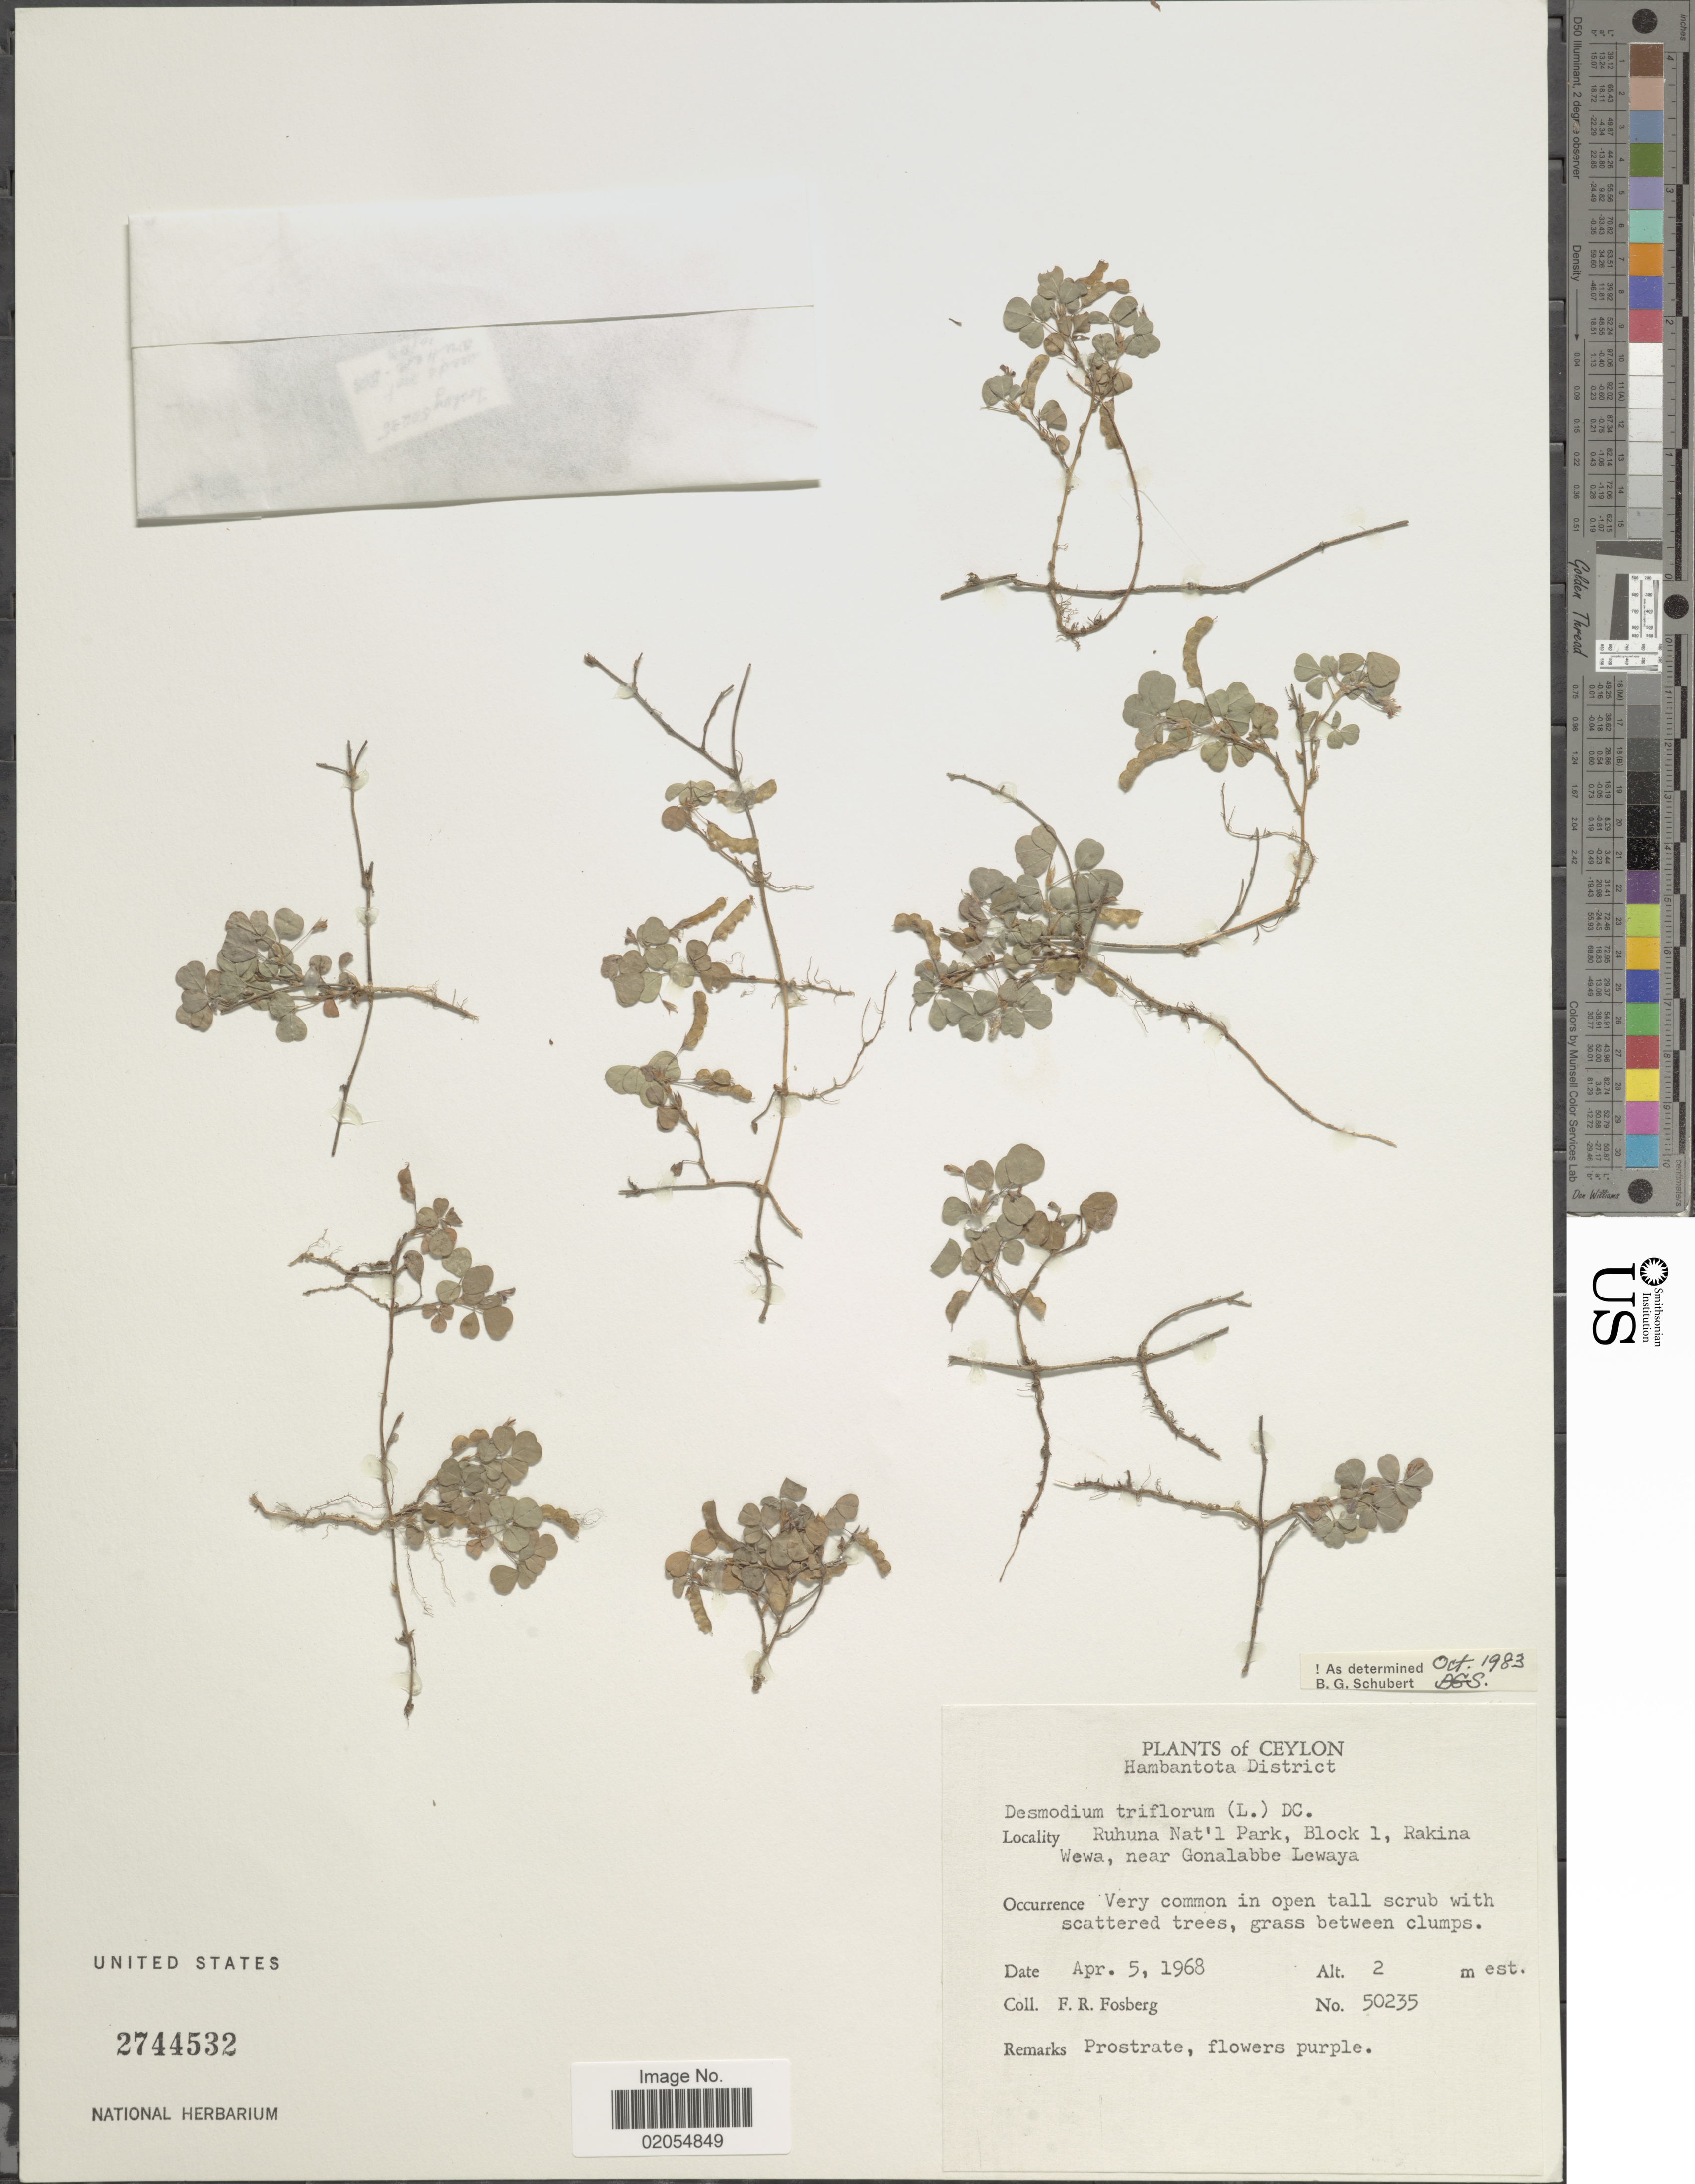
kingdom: Plantae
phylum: Tracheophyta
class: Magnoliopsida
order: Fabales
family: Fabaceae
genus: Grona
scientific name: Grona triflora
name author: (L.) H. Ohashi & K. Ohashi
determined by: Strong, Mark T., (BOT), Smithsonian Institution - National Museum of Natural History (UNITED STATES)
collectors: F. R. Fosberg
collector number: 50235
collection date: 1968-04-05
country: Sri Lanka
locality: Hambantota District, Ruhuna Nat'l Park, Block 1, Rakina Wewa, near Gonalabbe Lewaya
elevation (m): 2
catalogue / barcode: US 2744532